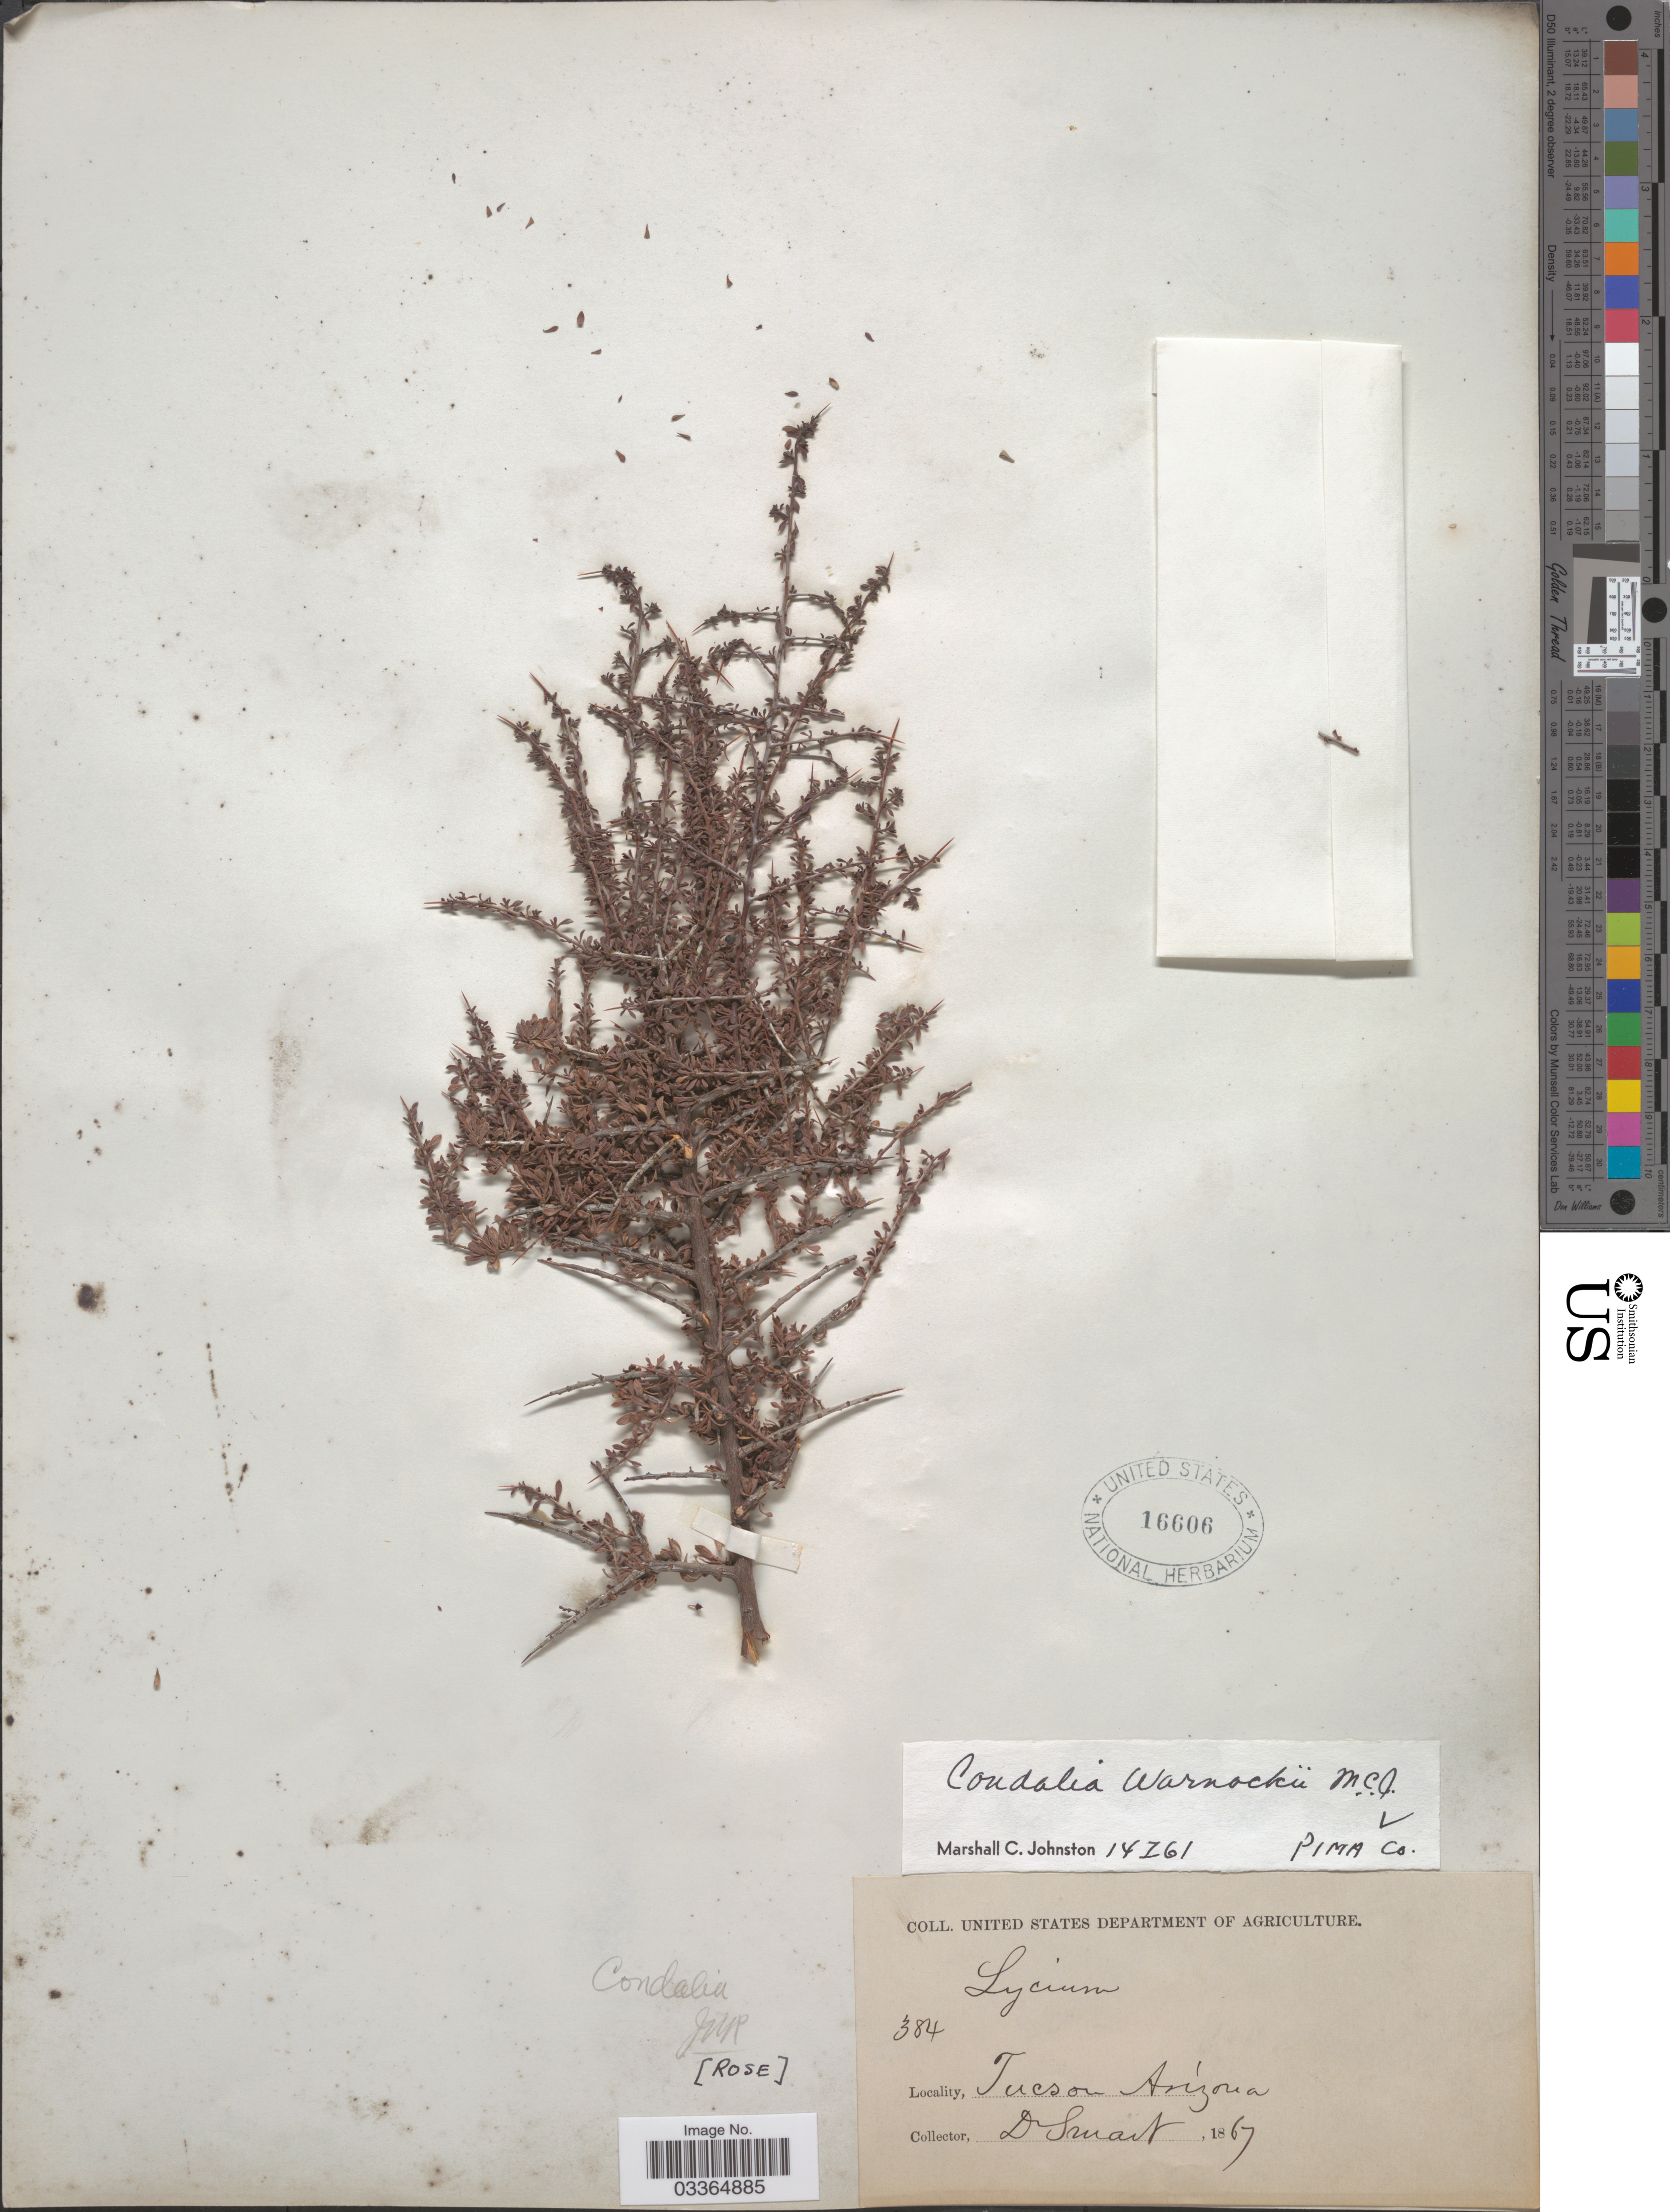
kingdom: Plantae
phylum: Tracheophyta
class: Magnoliopsida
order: Rosales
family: Rhamnaceae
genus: Condalia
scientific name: Condalia warnockii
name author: M.C. Johnst.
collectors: -. Smart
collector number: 384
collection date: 1867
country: United States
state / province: Arizona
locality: Tucson.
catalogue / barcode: US 16606